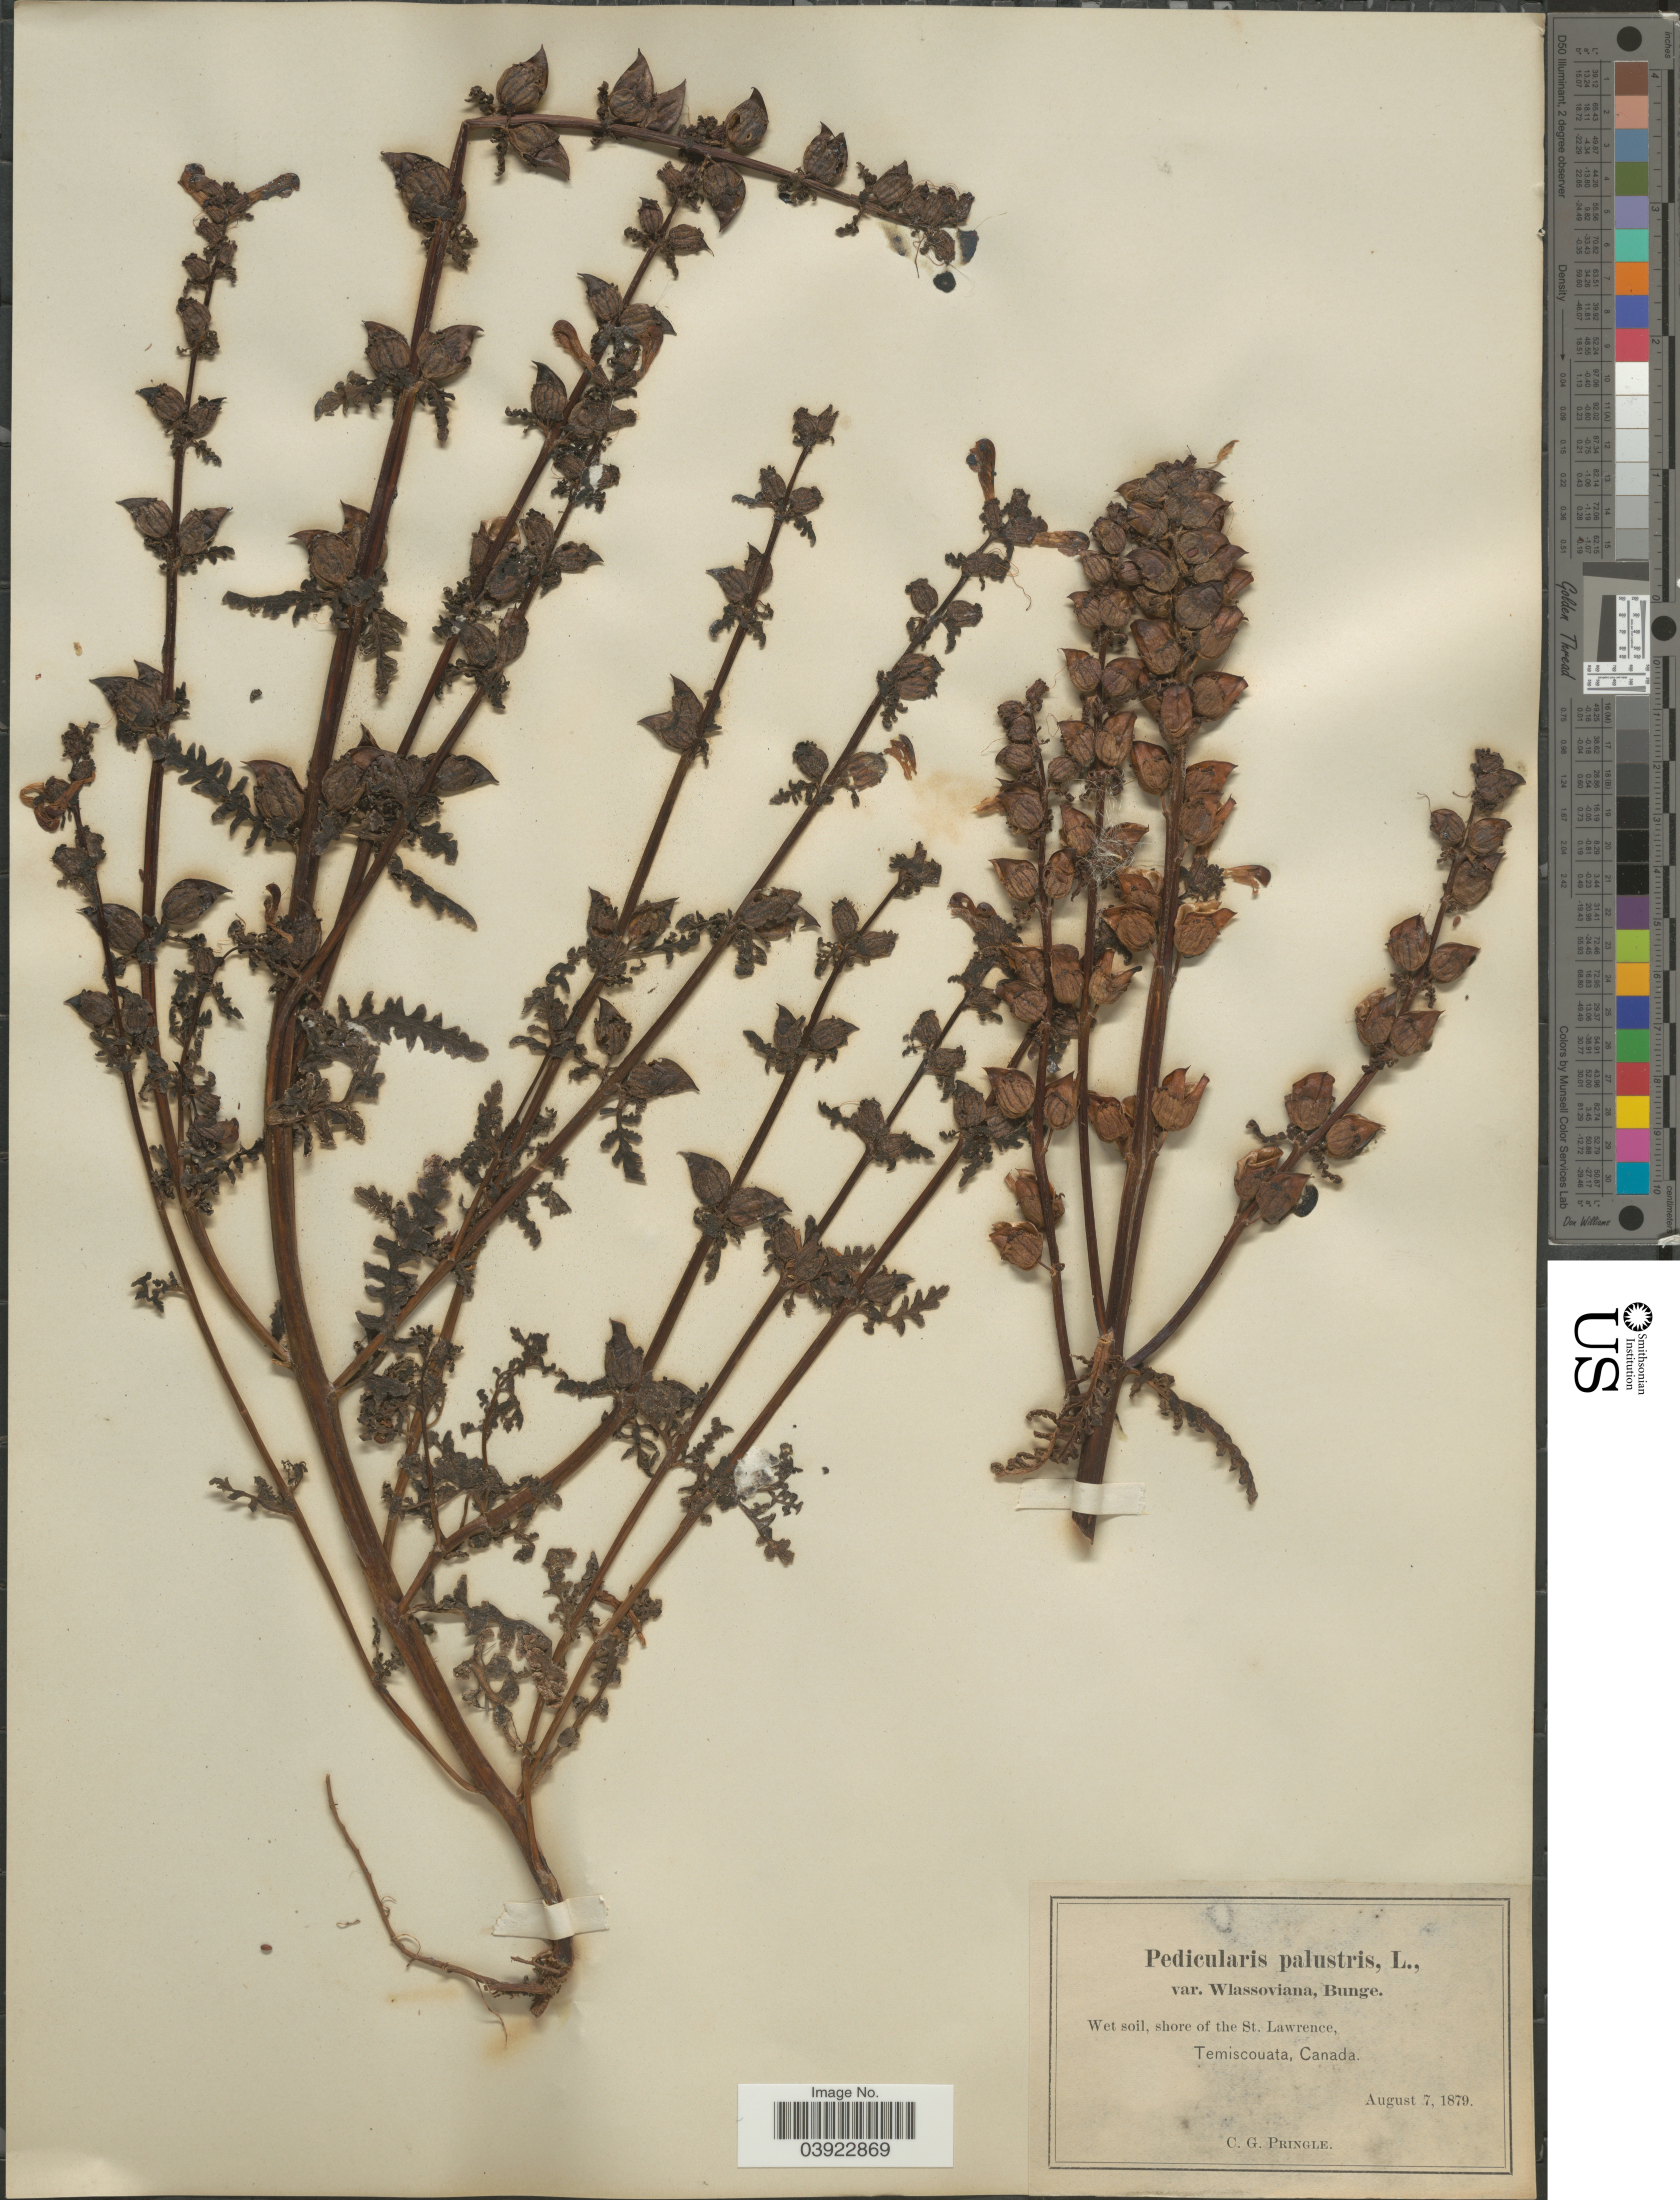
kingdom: Plantae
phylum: Tracheophyta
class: Magnoliopsida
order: Lamiales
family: Orobanchaceae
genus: Pedicularis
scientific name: Pedicularis palustris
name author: L.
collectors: C. G. Pringle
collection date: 1879-08-07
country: Canada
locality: Shore of the St. Lawrence, Temiscouata.